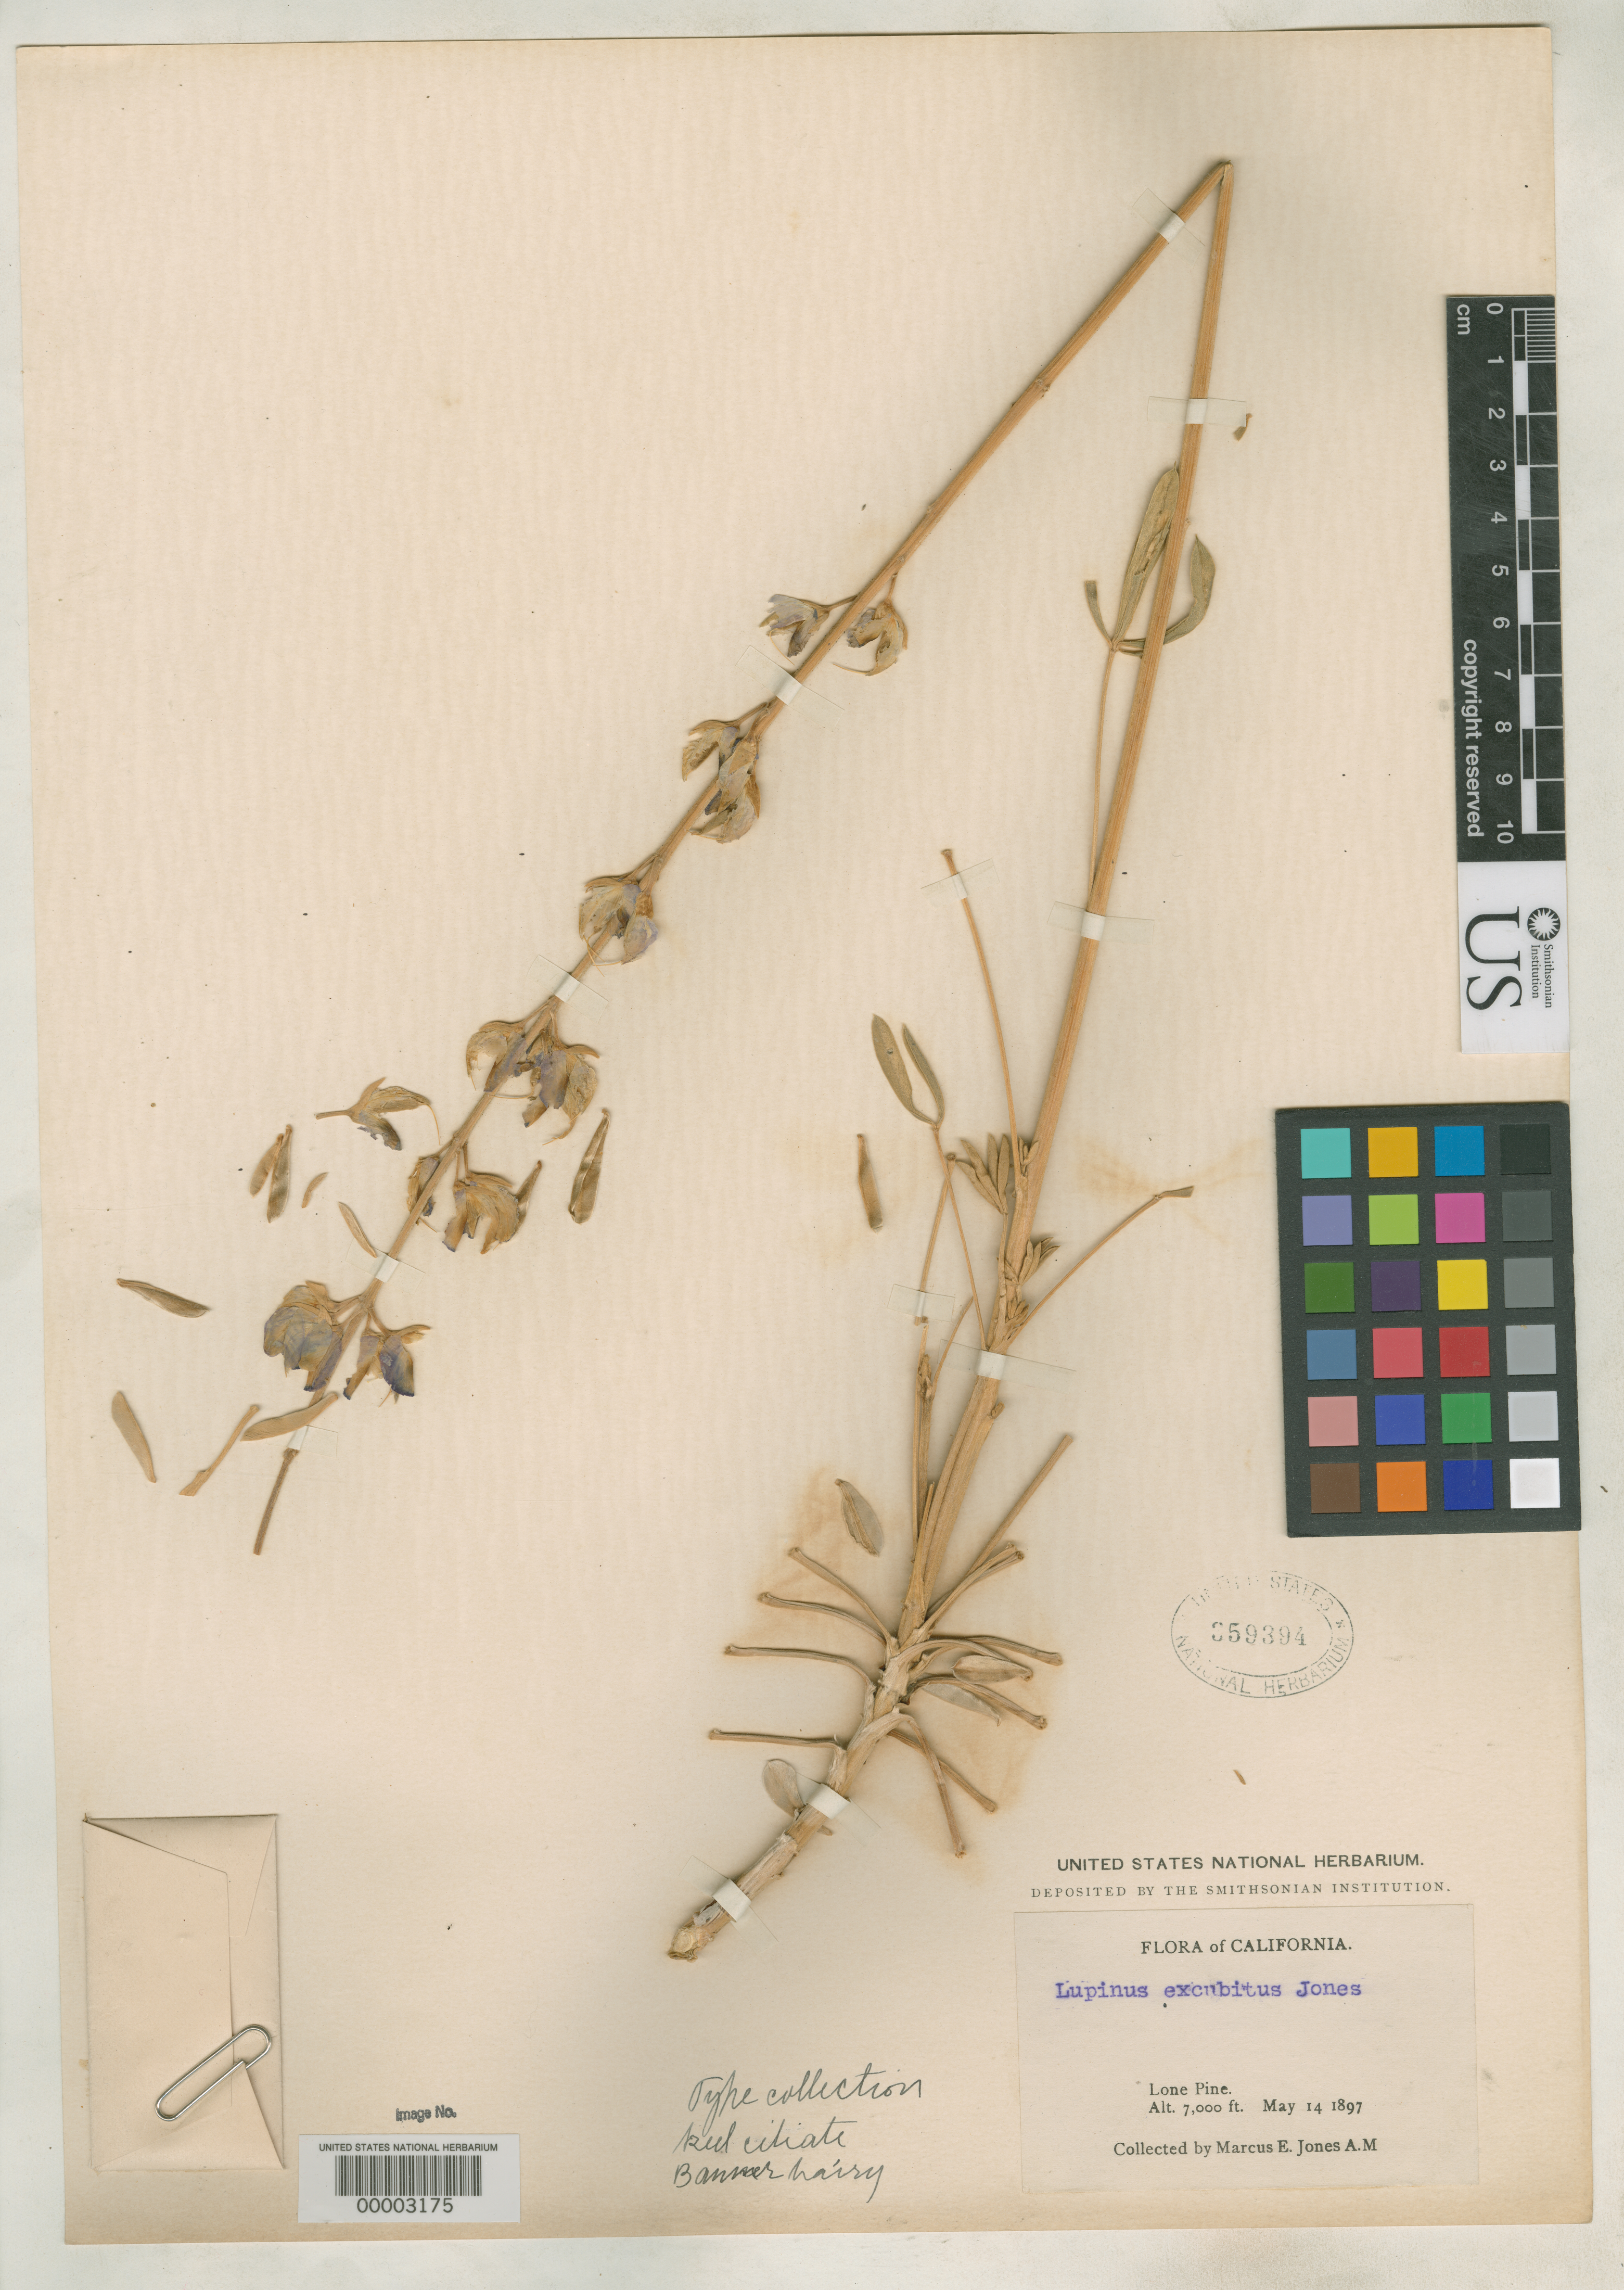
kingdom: Plantae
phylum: Tracheophyta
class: Magnoliopsida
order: Fabales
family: Fabaceae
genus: Lupinus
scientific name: Lupinus excubitus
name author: M.E. Jones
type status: Isotype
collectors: M. E. Jones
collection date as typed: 14 May 1897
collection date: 1897-05-14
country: United States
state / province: California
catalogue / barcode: US 359394